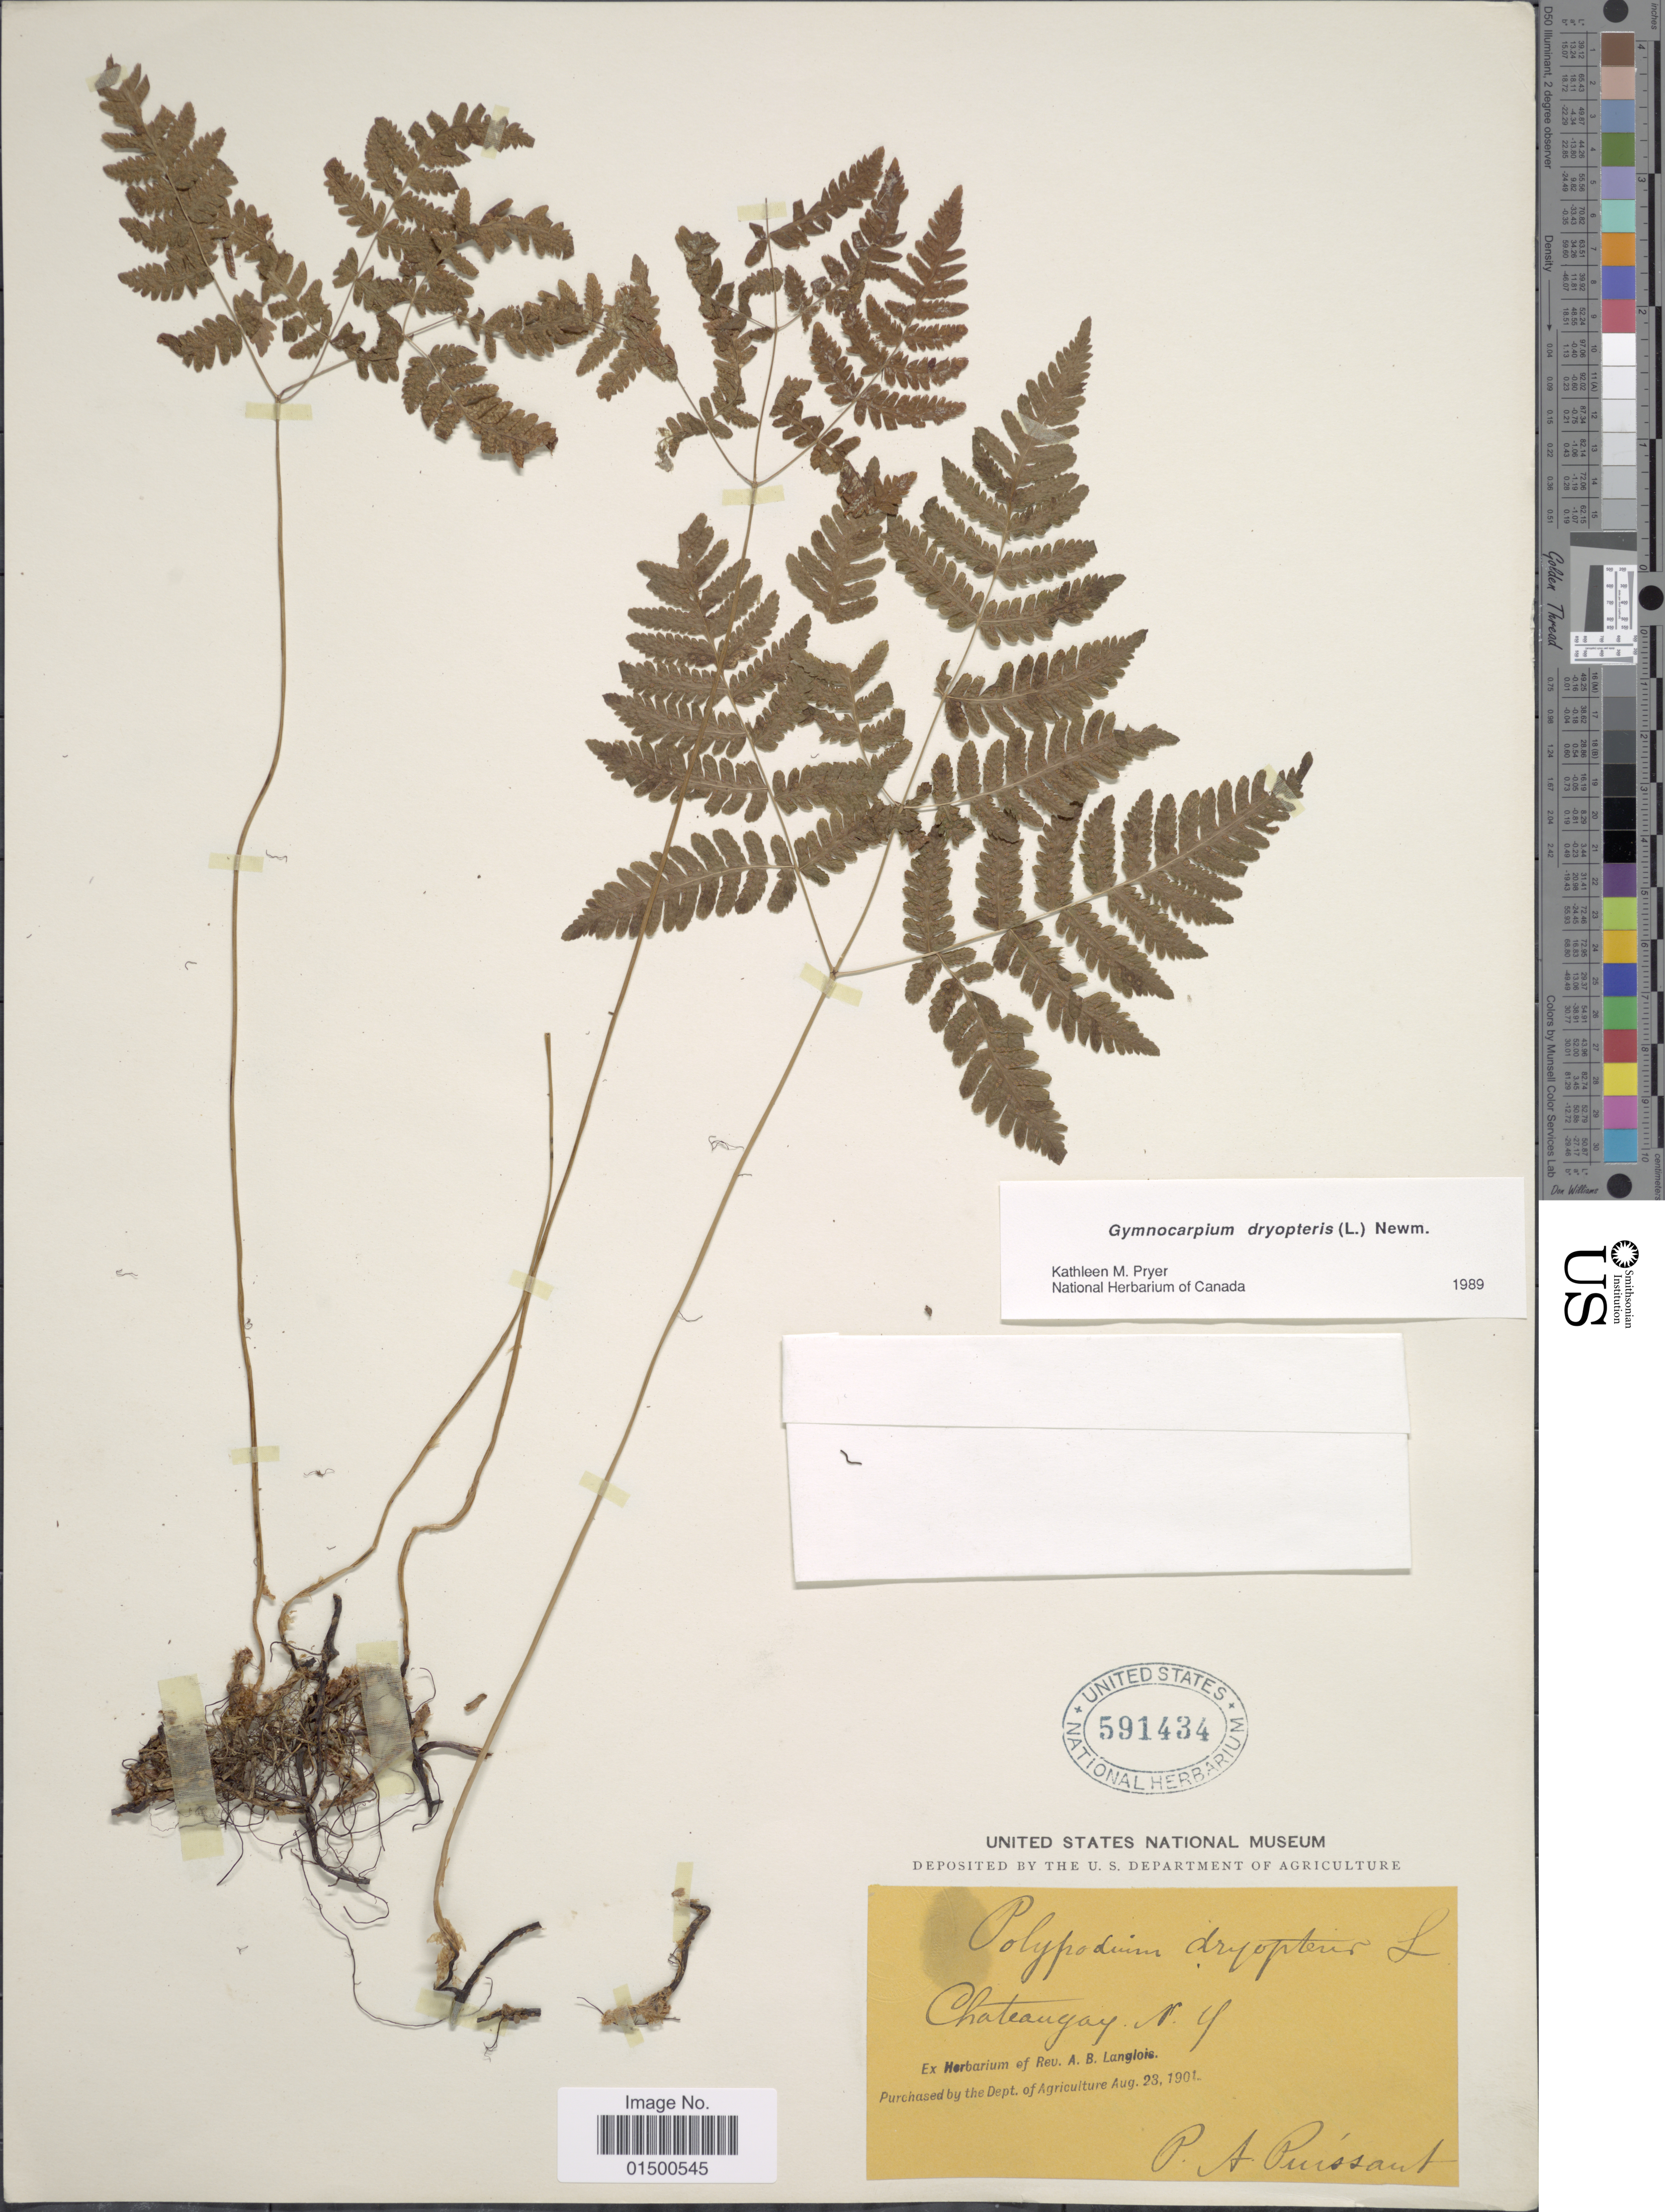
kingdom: Plantae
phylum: Tracheophyta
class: Polypodiopsida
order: Polypodiales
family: Cystopteridaceae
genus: Gymnocarpium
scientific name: Gymnocarpium dryopteris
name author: (L.) Newman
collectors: P. Puissant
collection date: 1901-08-23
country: United States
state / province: New York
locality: Chateaugay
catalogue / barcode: US 591434